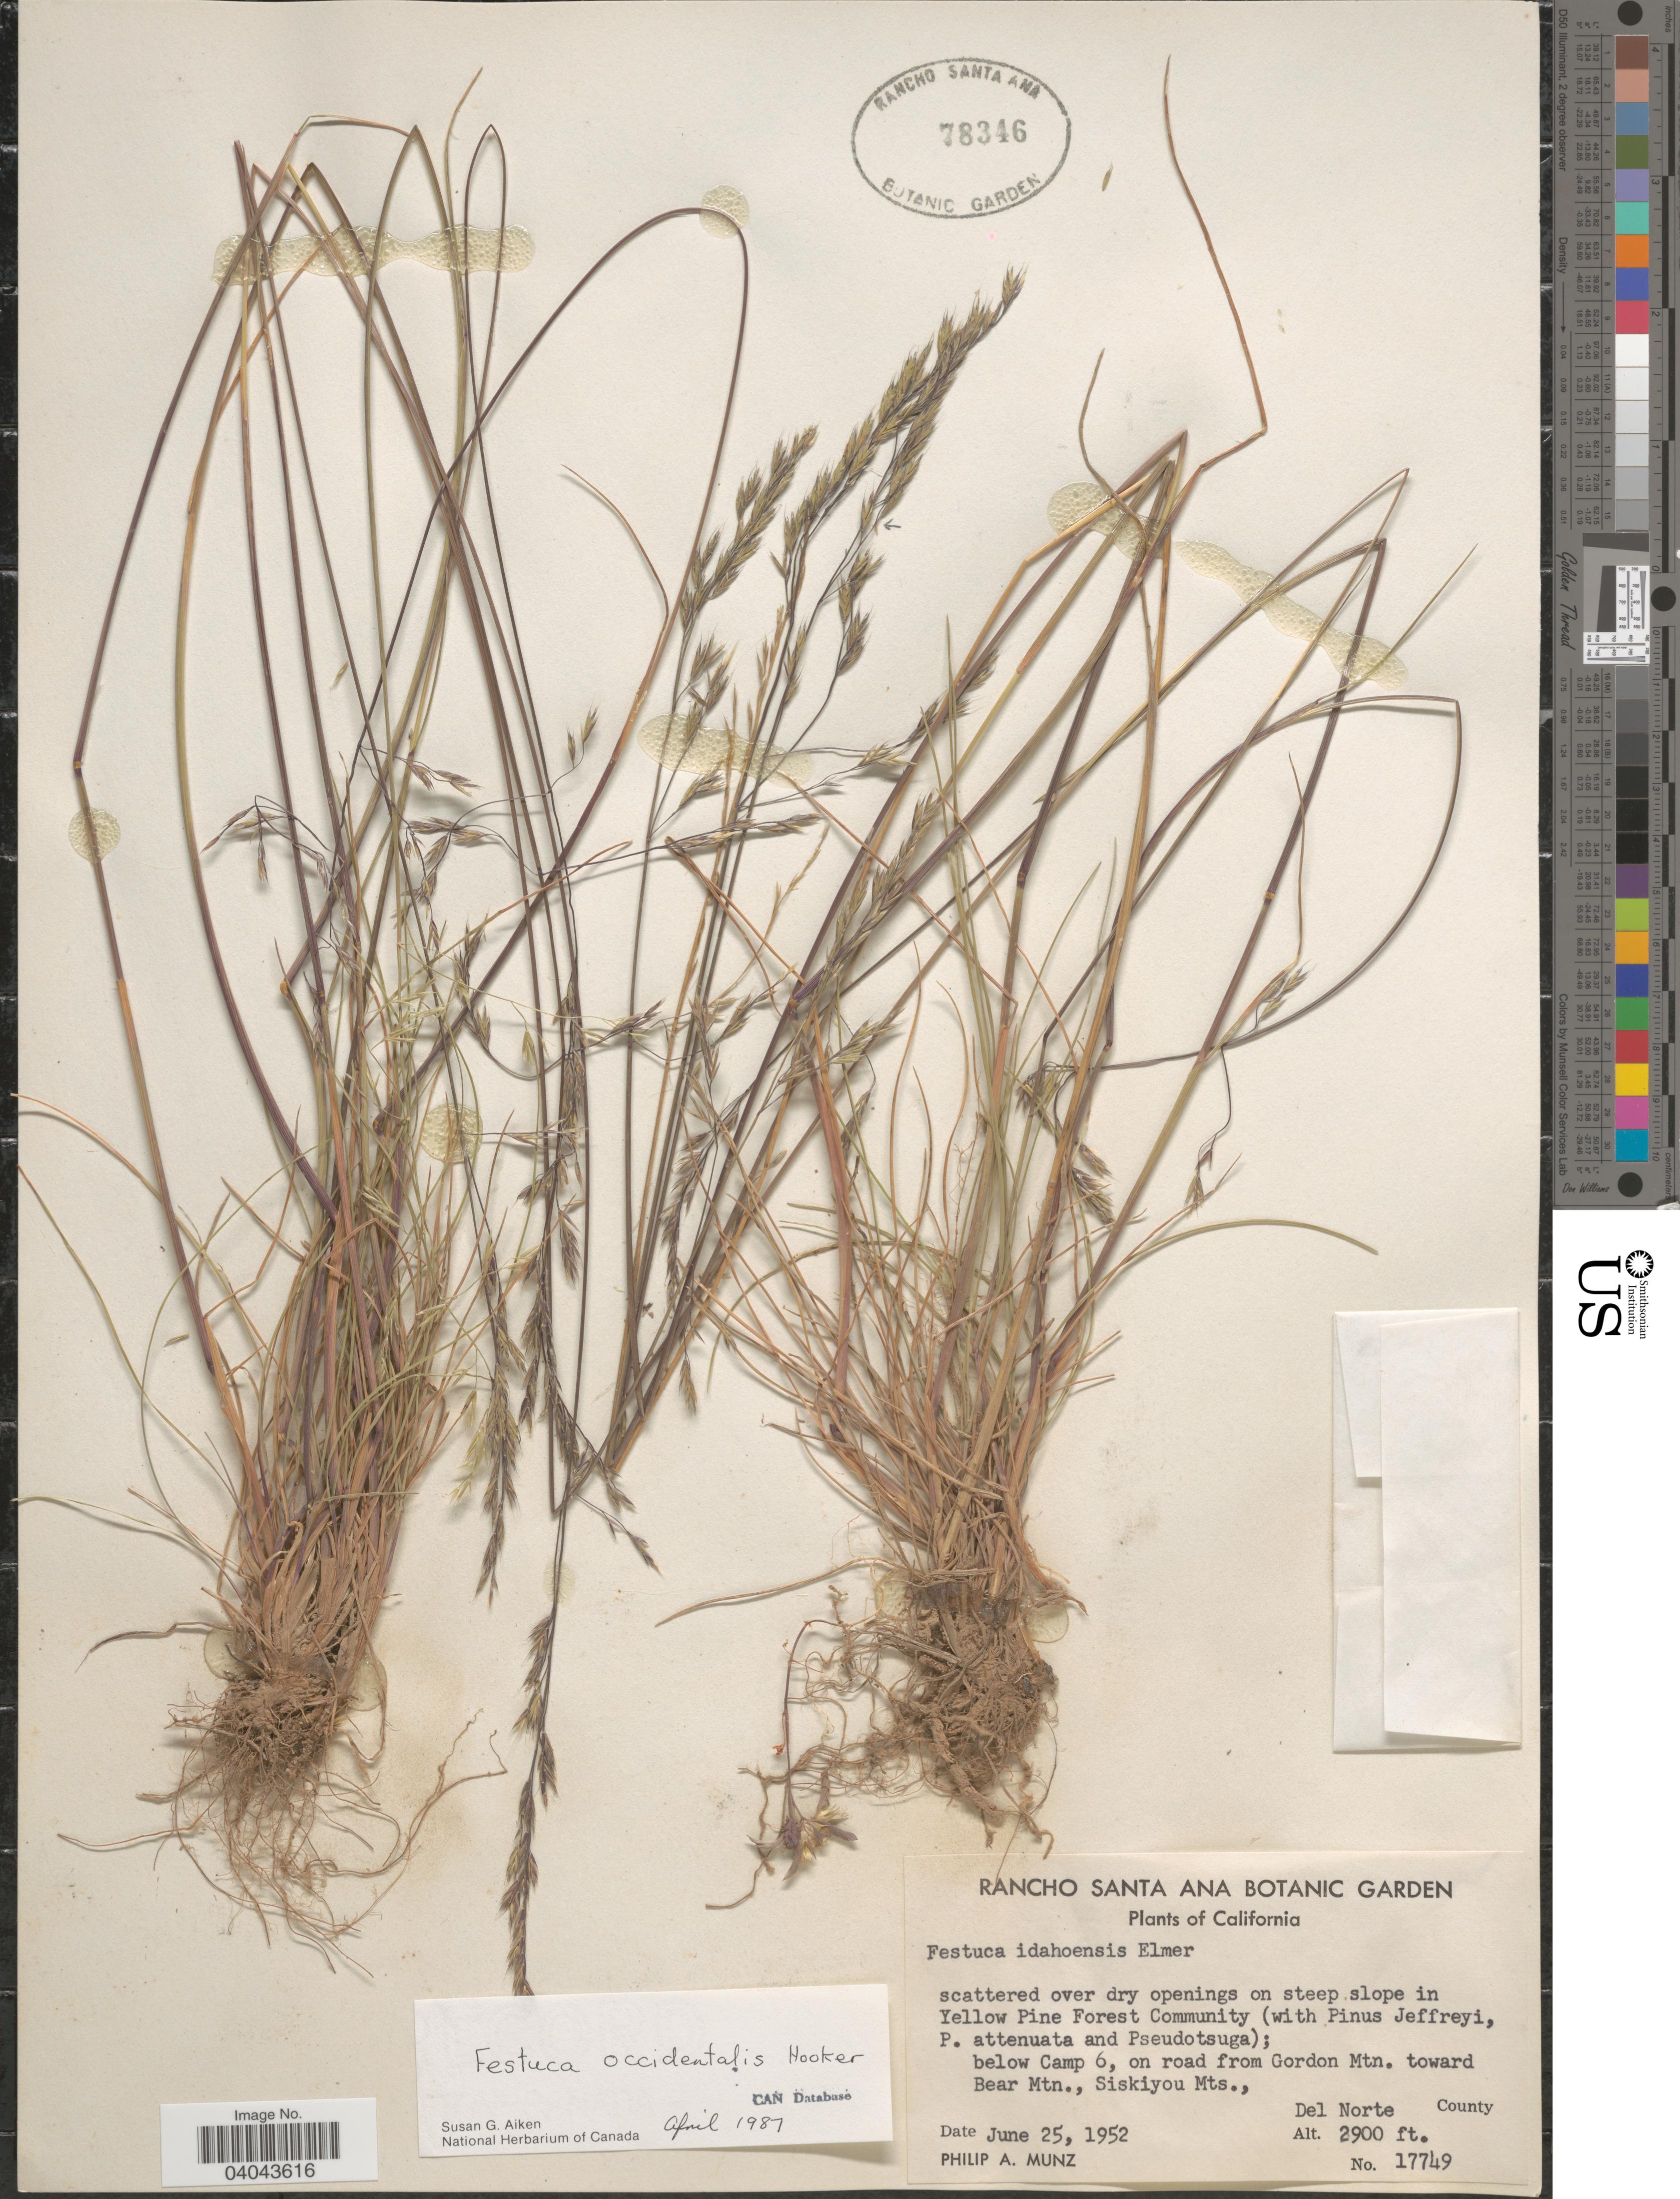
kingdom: Plantae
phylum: Tracheophyta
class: Liliopsida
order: Poales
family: Poaceae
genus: Festuca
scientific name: Festuca occidentalis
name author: Hook.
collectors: P. A. Munz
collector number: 17749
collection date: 1952-06-25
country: United States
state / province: California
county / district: Del Norte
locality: On steep slope in Yellow Pine Forest Community; below Camp 6, on road from Gordon Mtn. toward Bear Mtn., Siskiyou Mts., Del Norte County.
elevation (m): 884